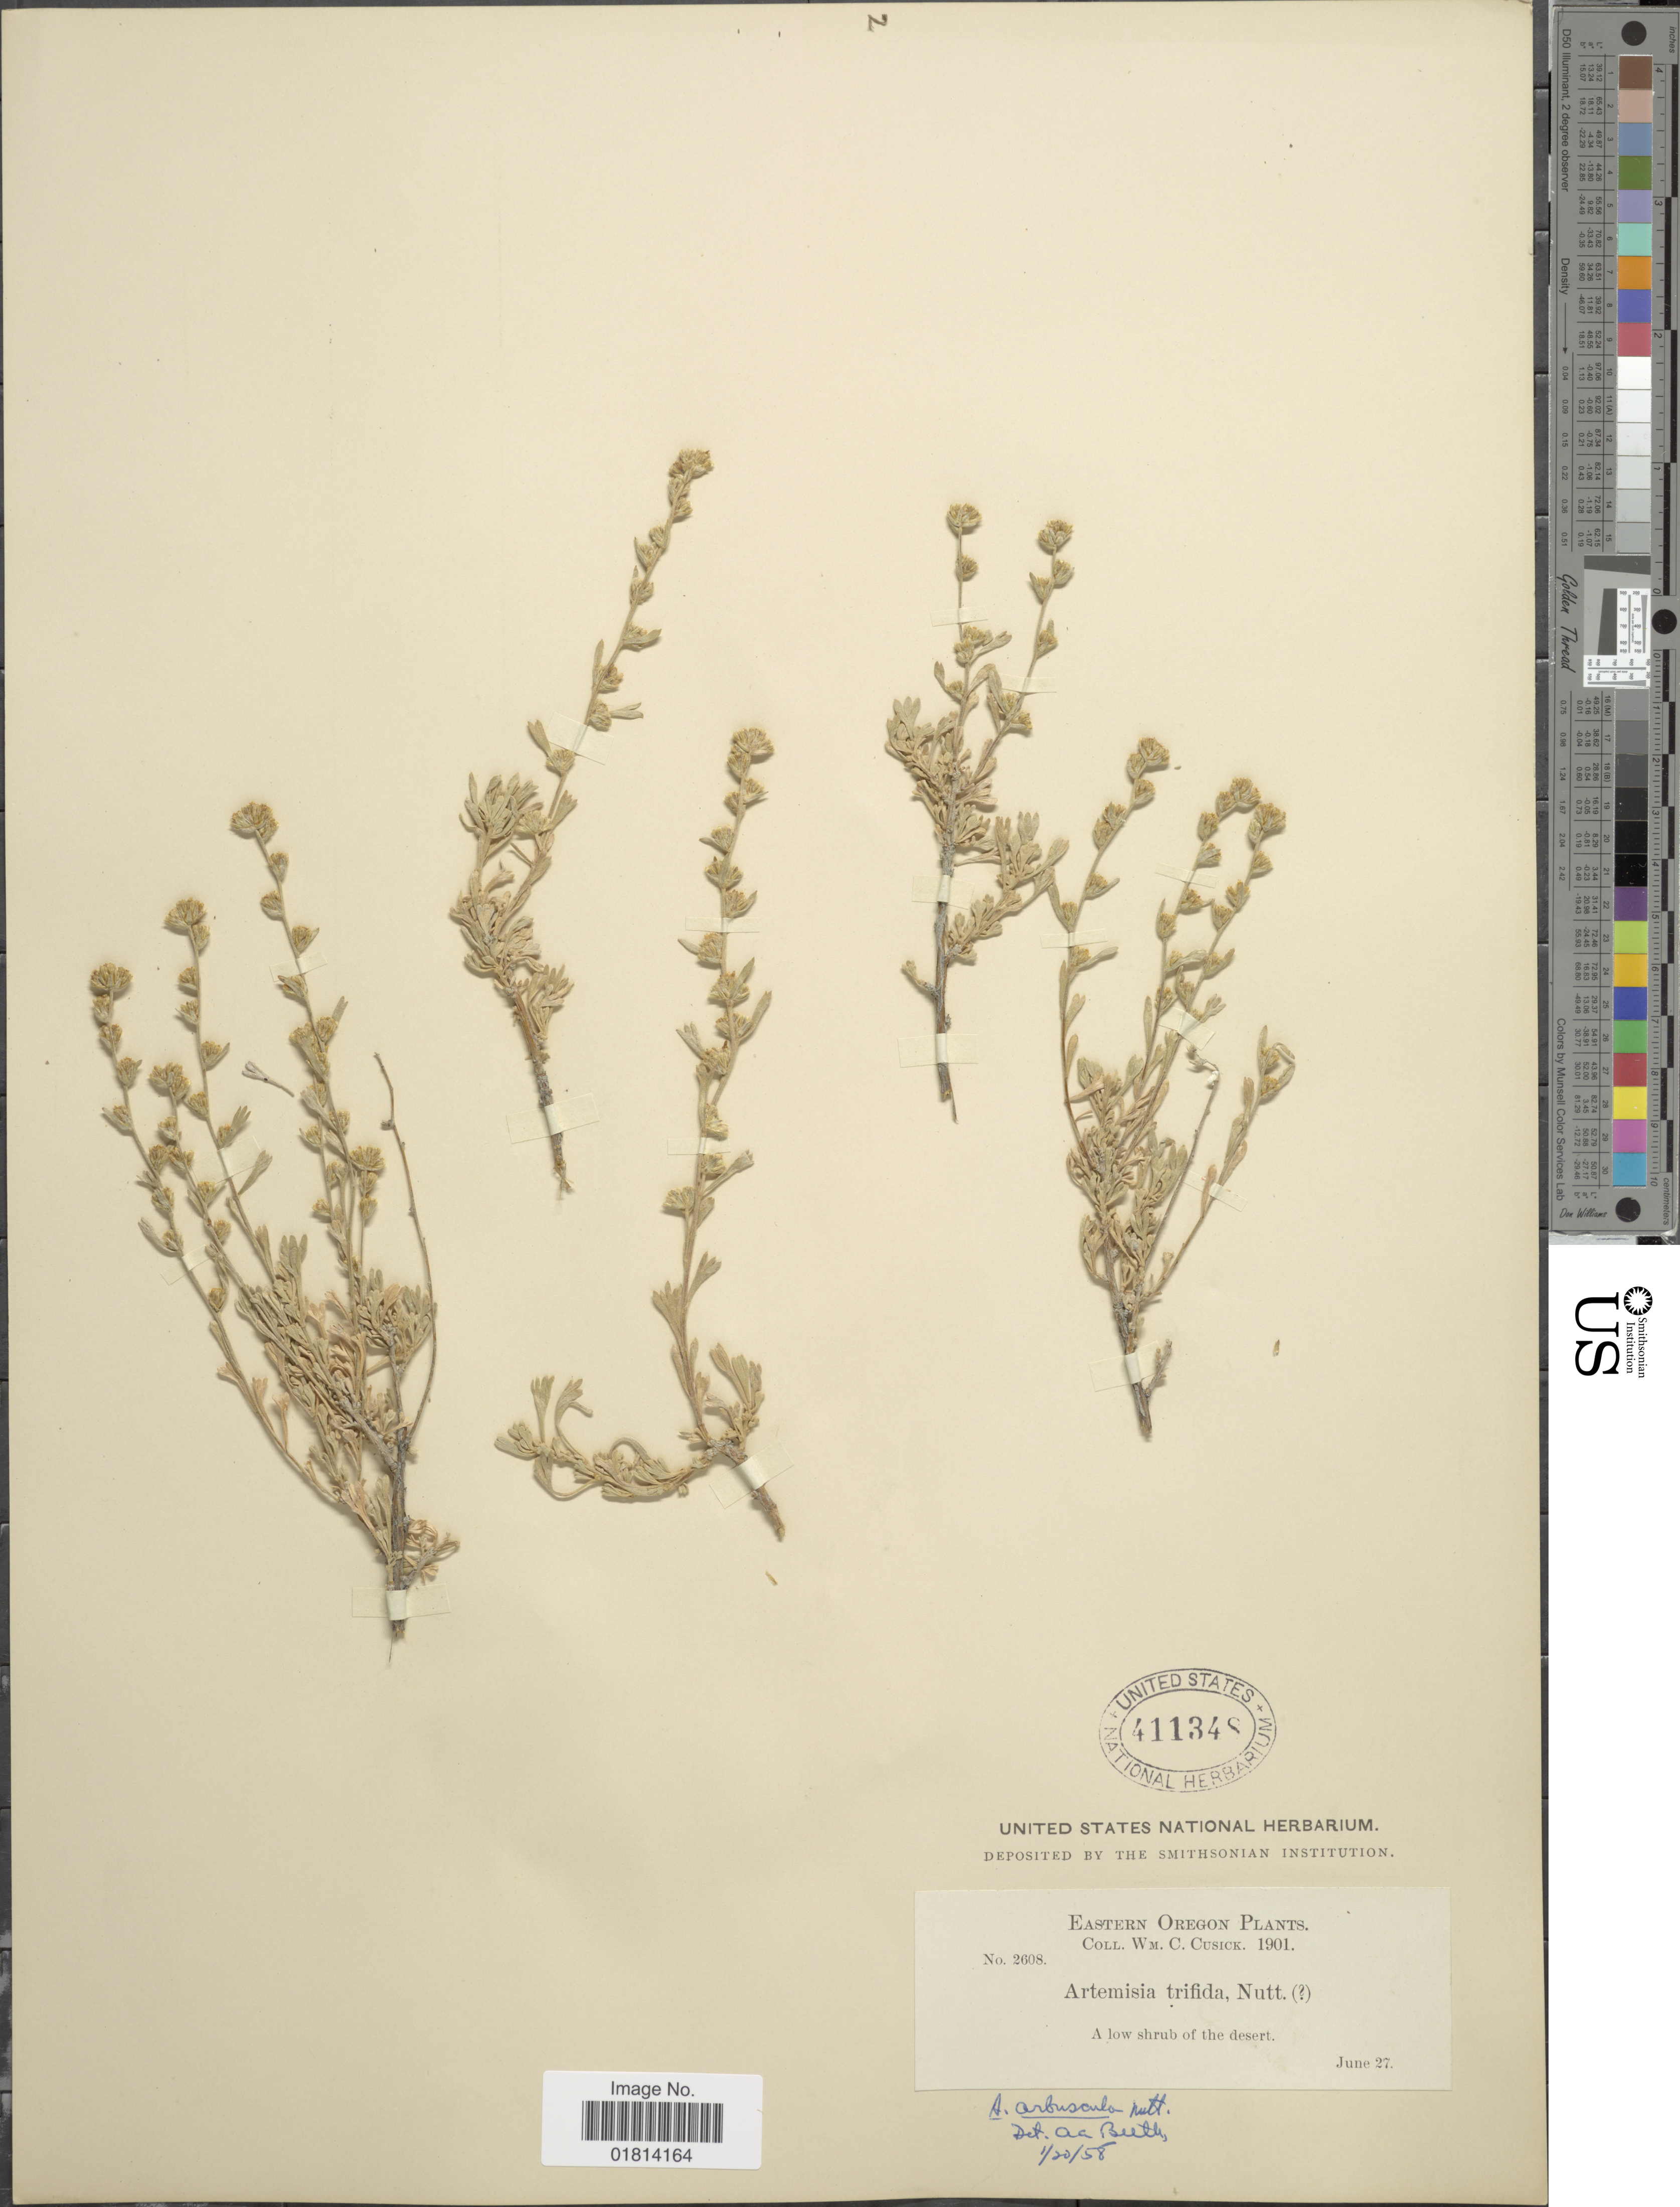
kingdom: Plantae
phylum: Tracheophyta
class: Magnoliopsida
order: Asterales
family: Asteraceae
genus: Artemisia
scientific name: Artemisia arbuscula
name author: Nutt.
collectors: W. C. Cusick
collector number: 2608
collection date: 1901-06-27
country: United States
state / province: Oregon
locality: Eastern Oregon. A low shrub of the desert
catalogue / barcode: US 411348